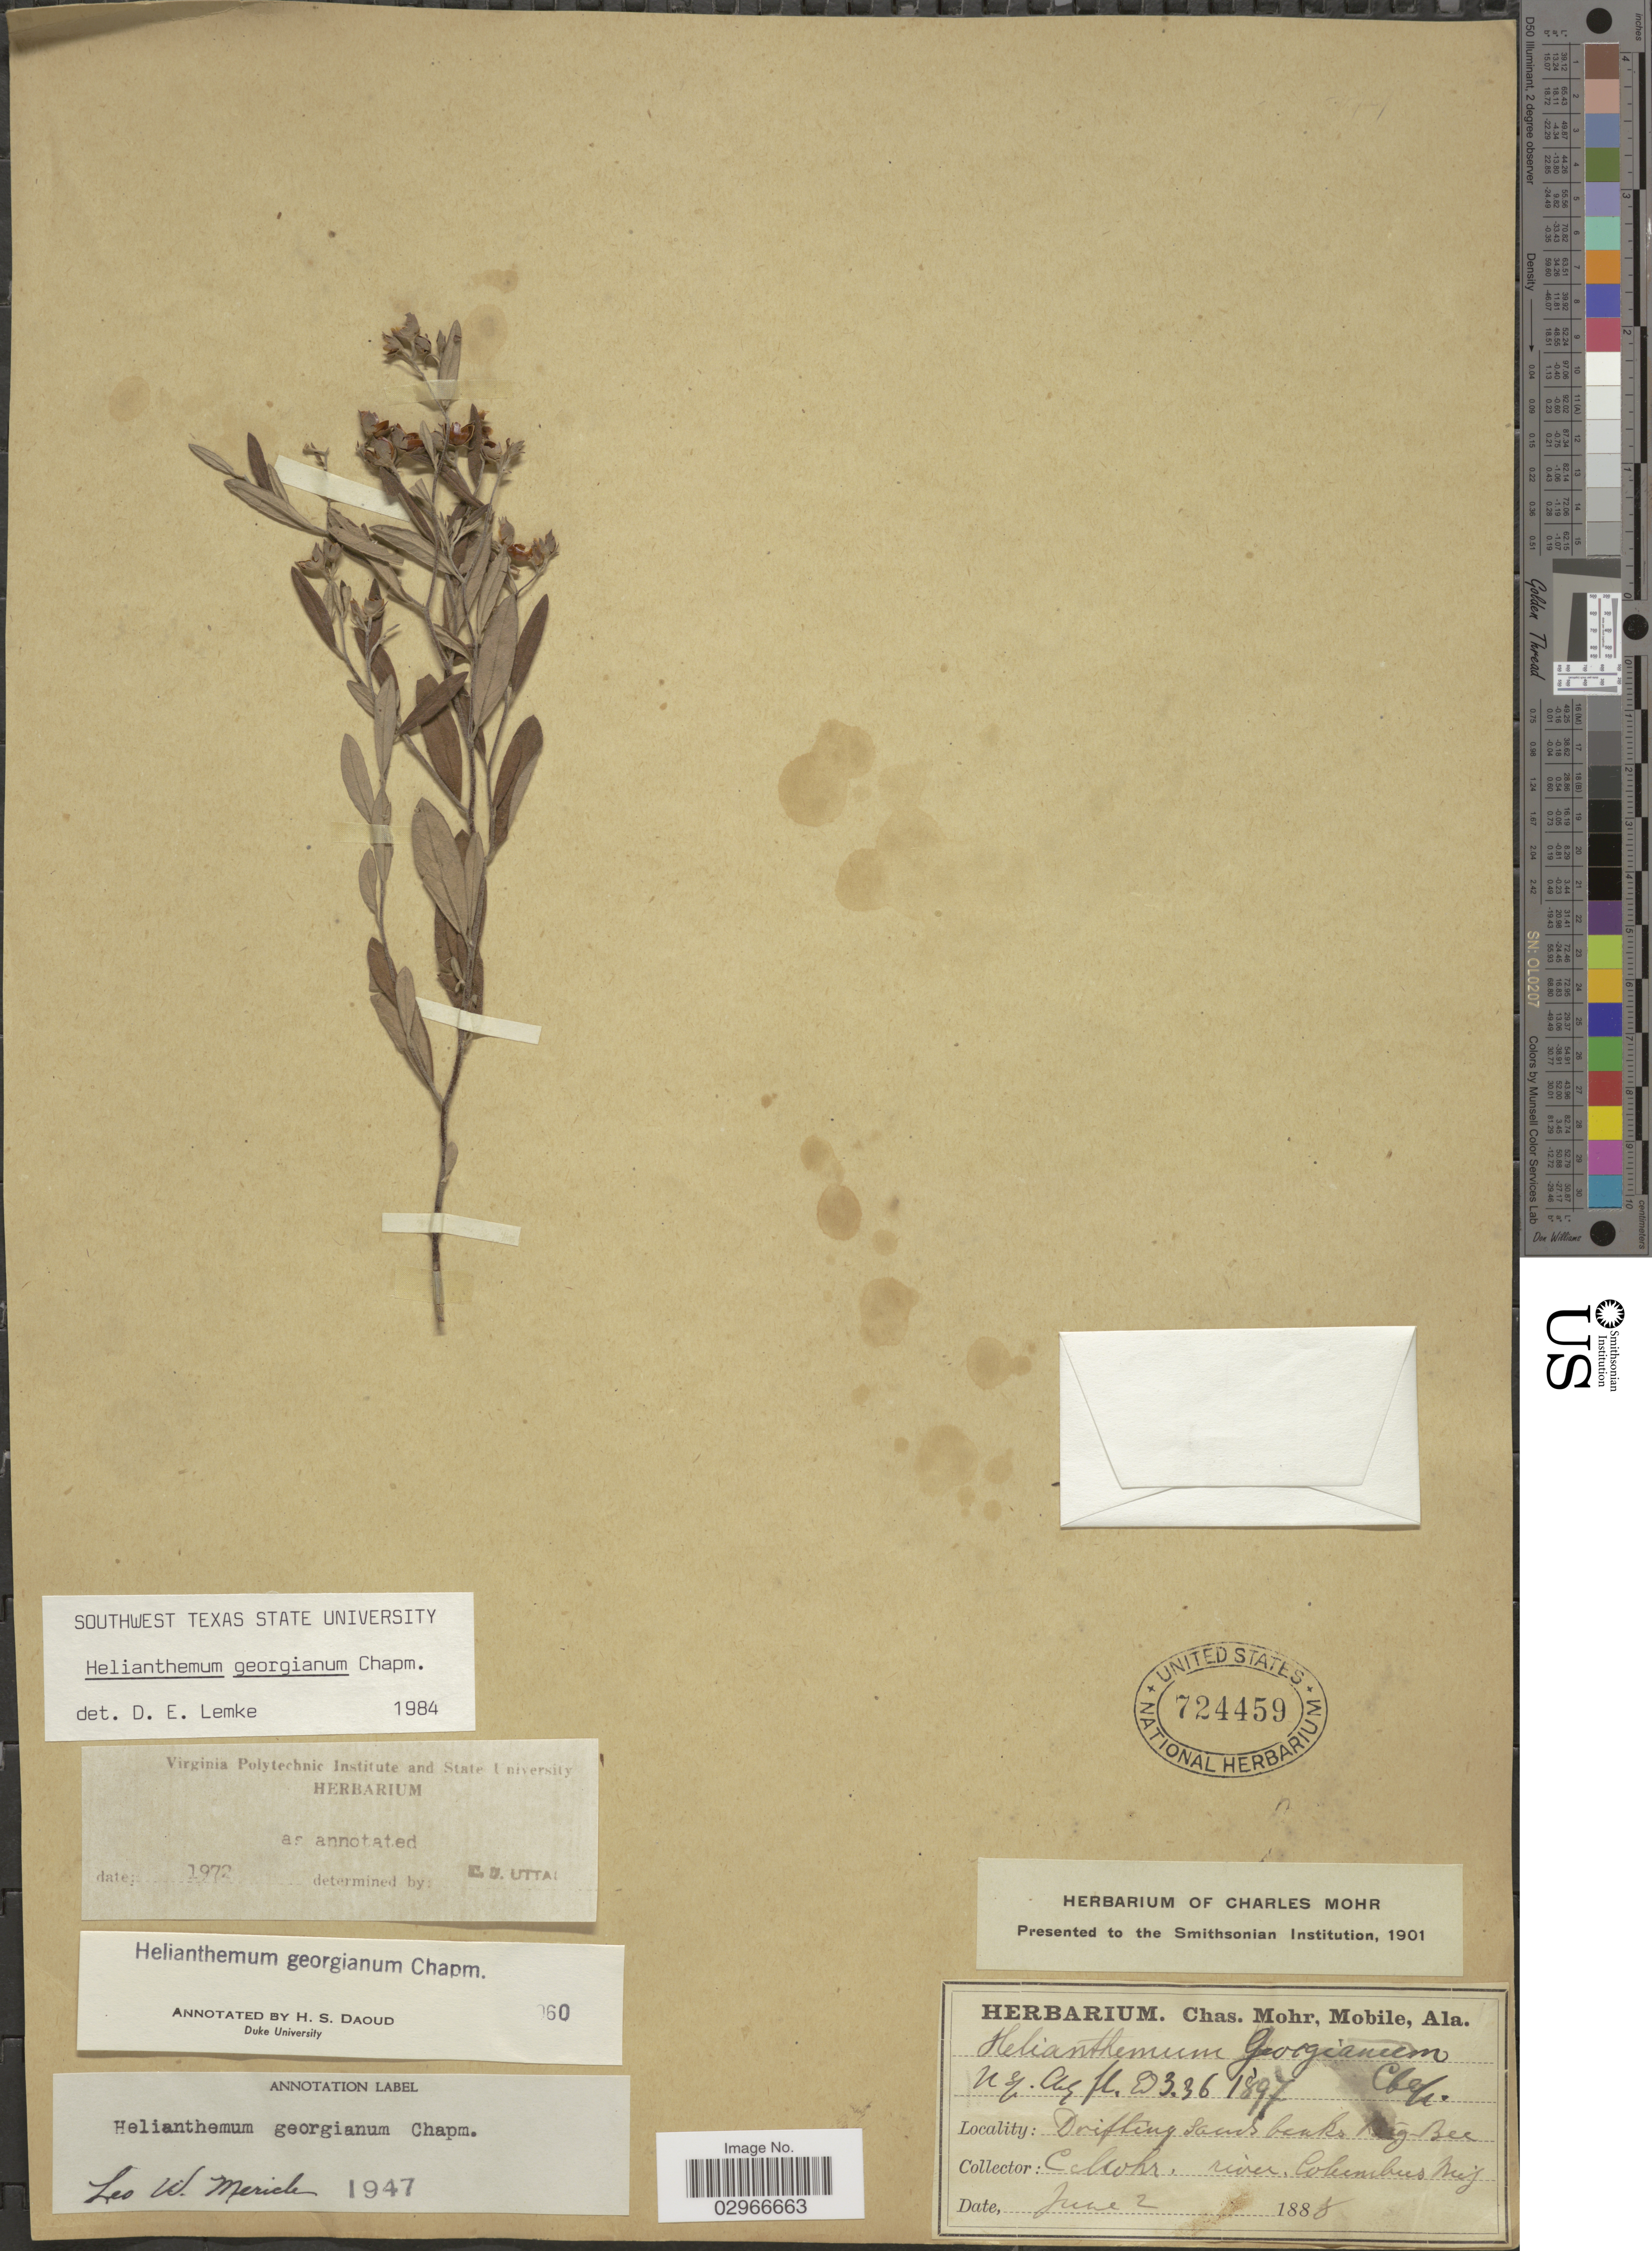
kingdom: Plantae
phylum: Tracheophyta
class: Magnoliopsida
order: Malvales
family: Cistaceae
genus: Helianthemum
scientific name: Helianthemum georgianum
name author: Chapm.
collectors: C. T. Mohr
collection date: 1888-06-02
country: United States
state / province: Alabama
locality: River Colombus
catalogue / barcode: US 724459